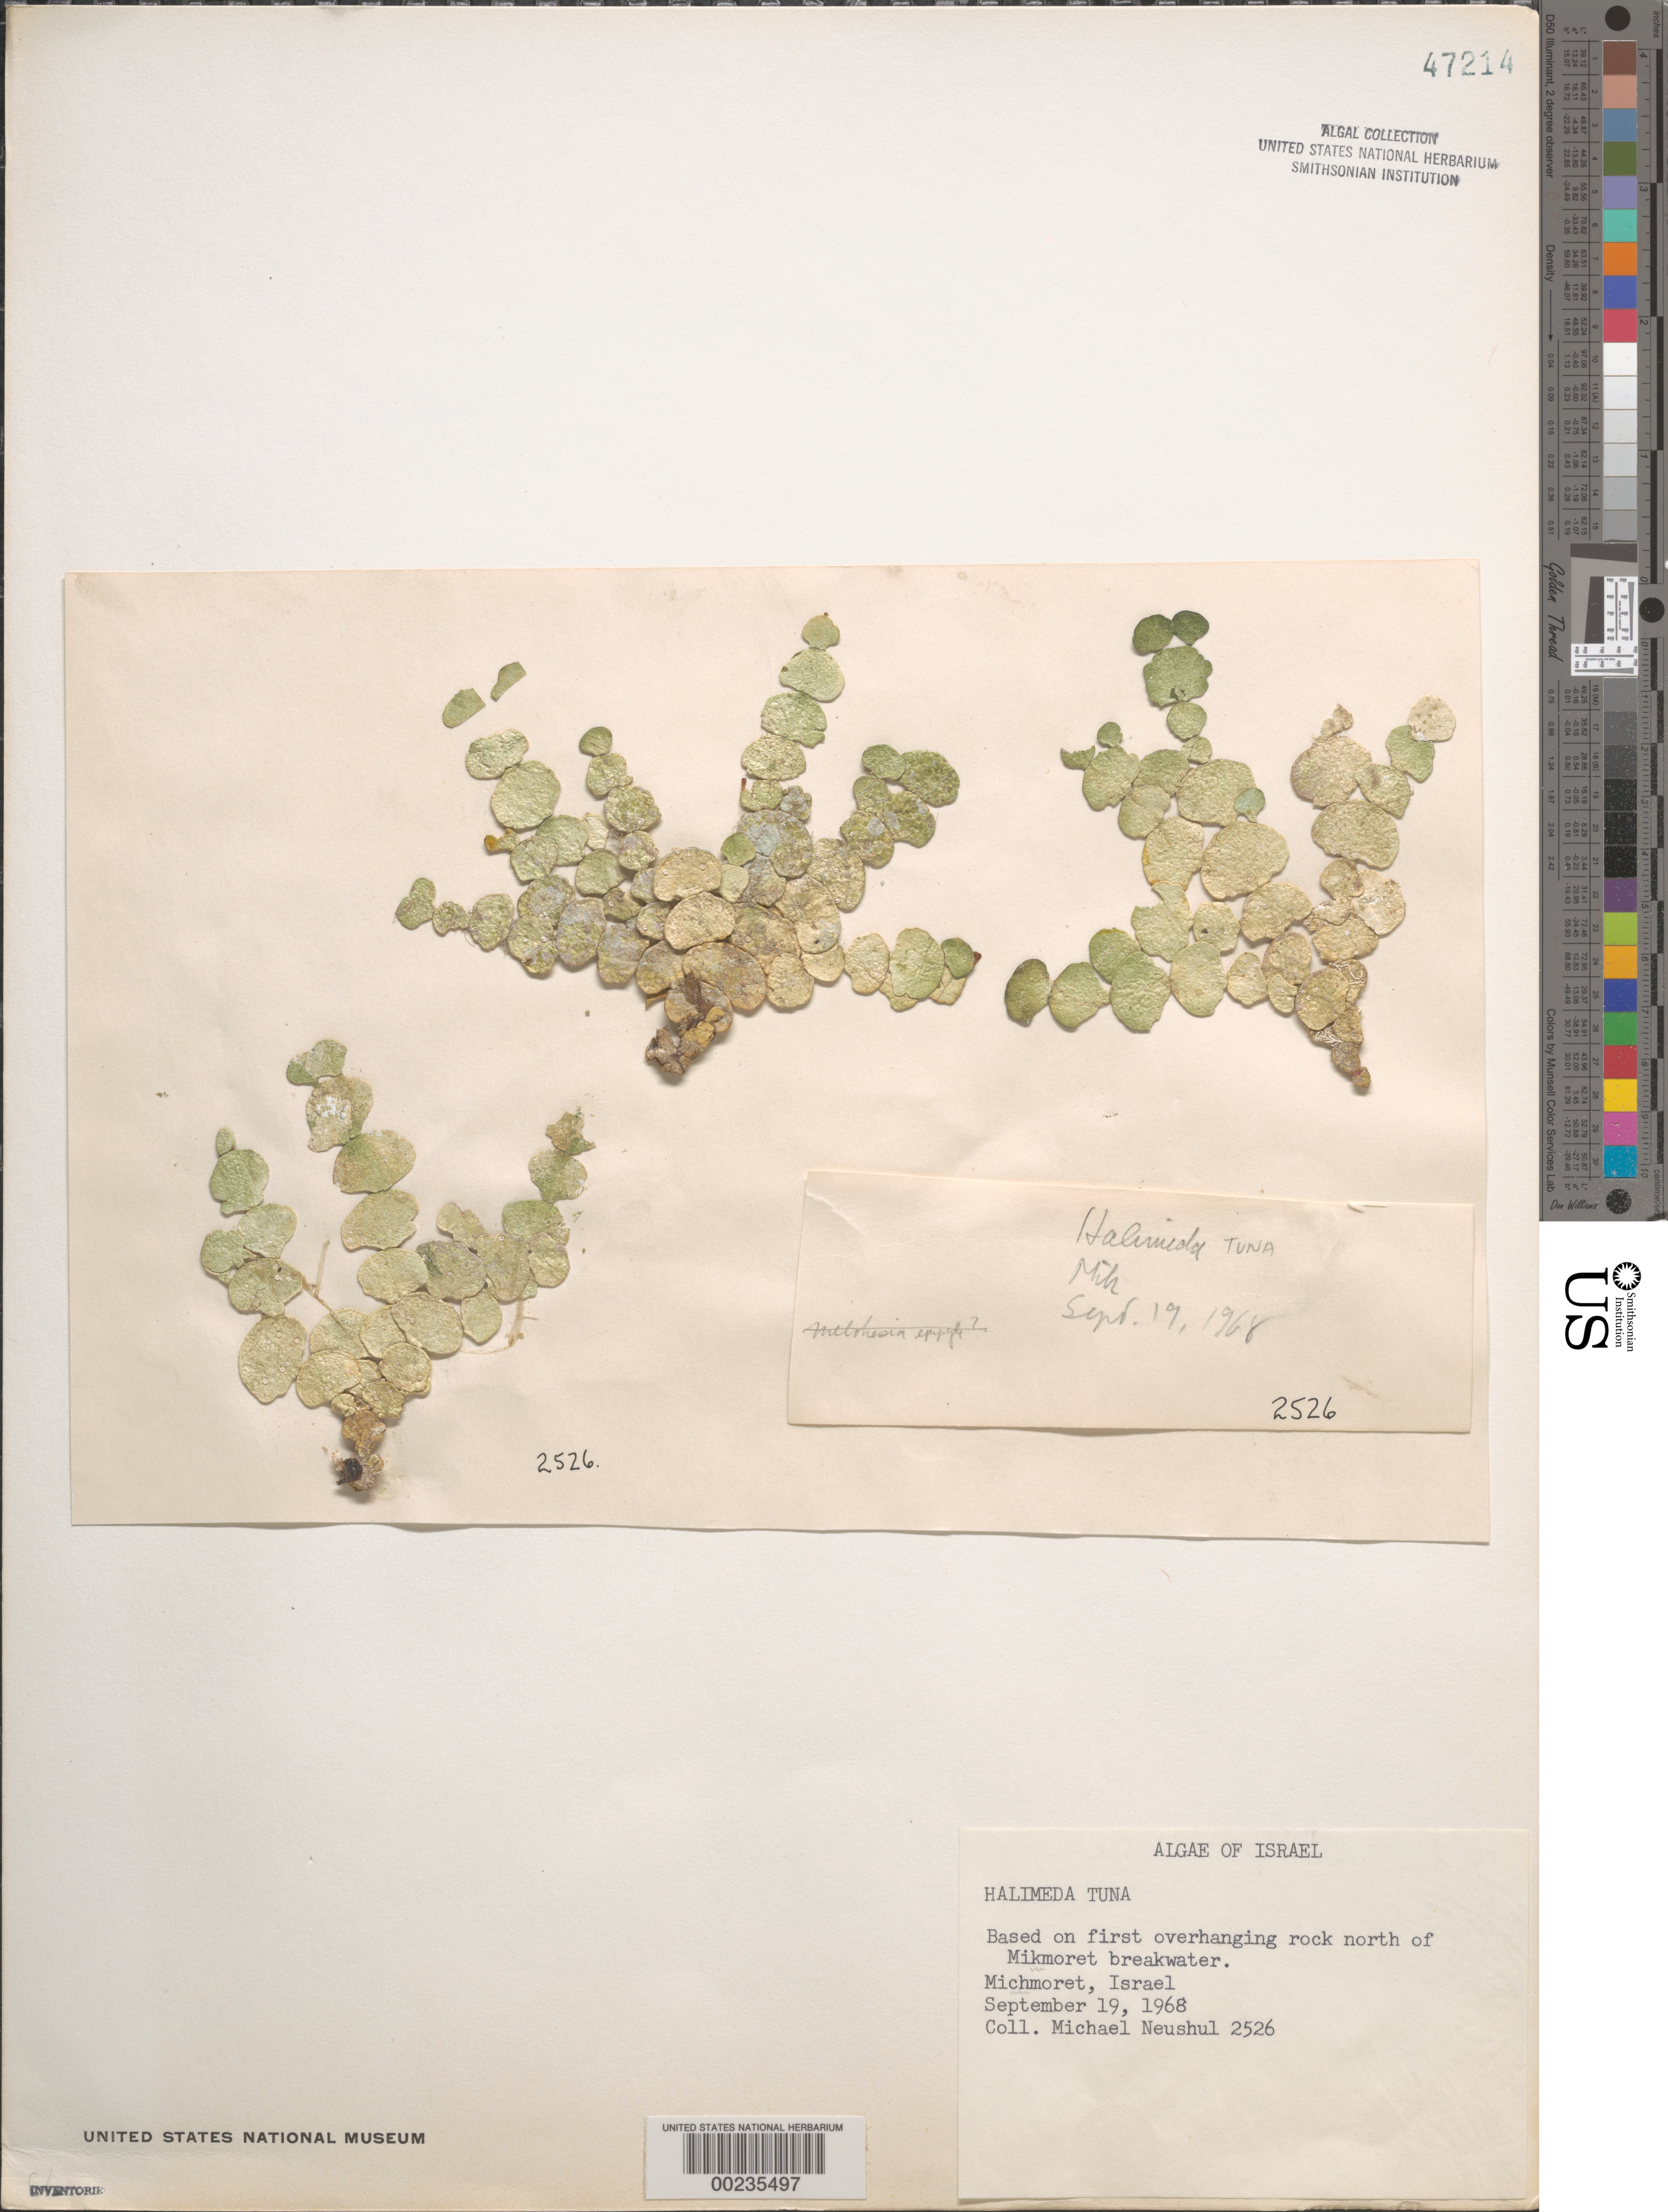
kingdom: Plantae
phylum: Chlorophyta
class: Ulvophyceae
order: Bryopsidales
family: Halimedaceae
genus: Halimeda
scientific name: Halimeda tuna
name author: (J. Ellis & Sol.) J.V.Lamouroux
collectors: M. Neushul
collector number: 2526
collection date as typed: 19 Sep 1968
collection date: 1968-09-19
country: Israel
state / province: Central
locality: Mikhmoret (Michmoret)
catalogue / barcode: US 47214